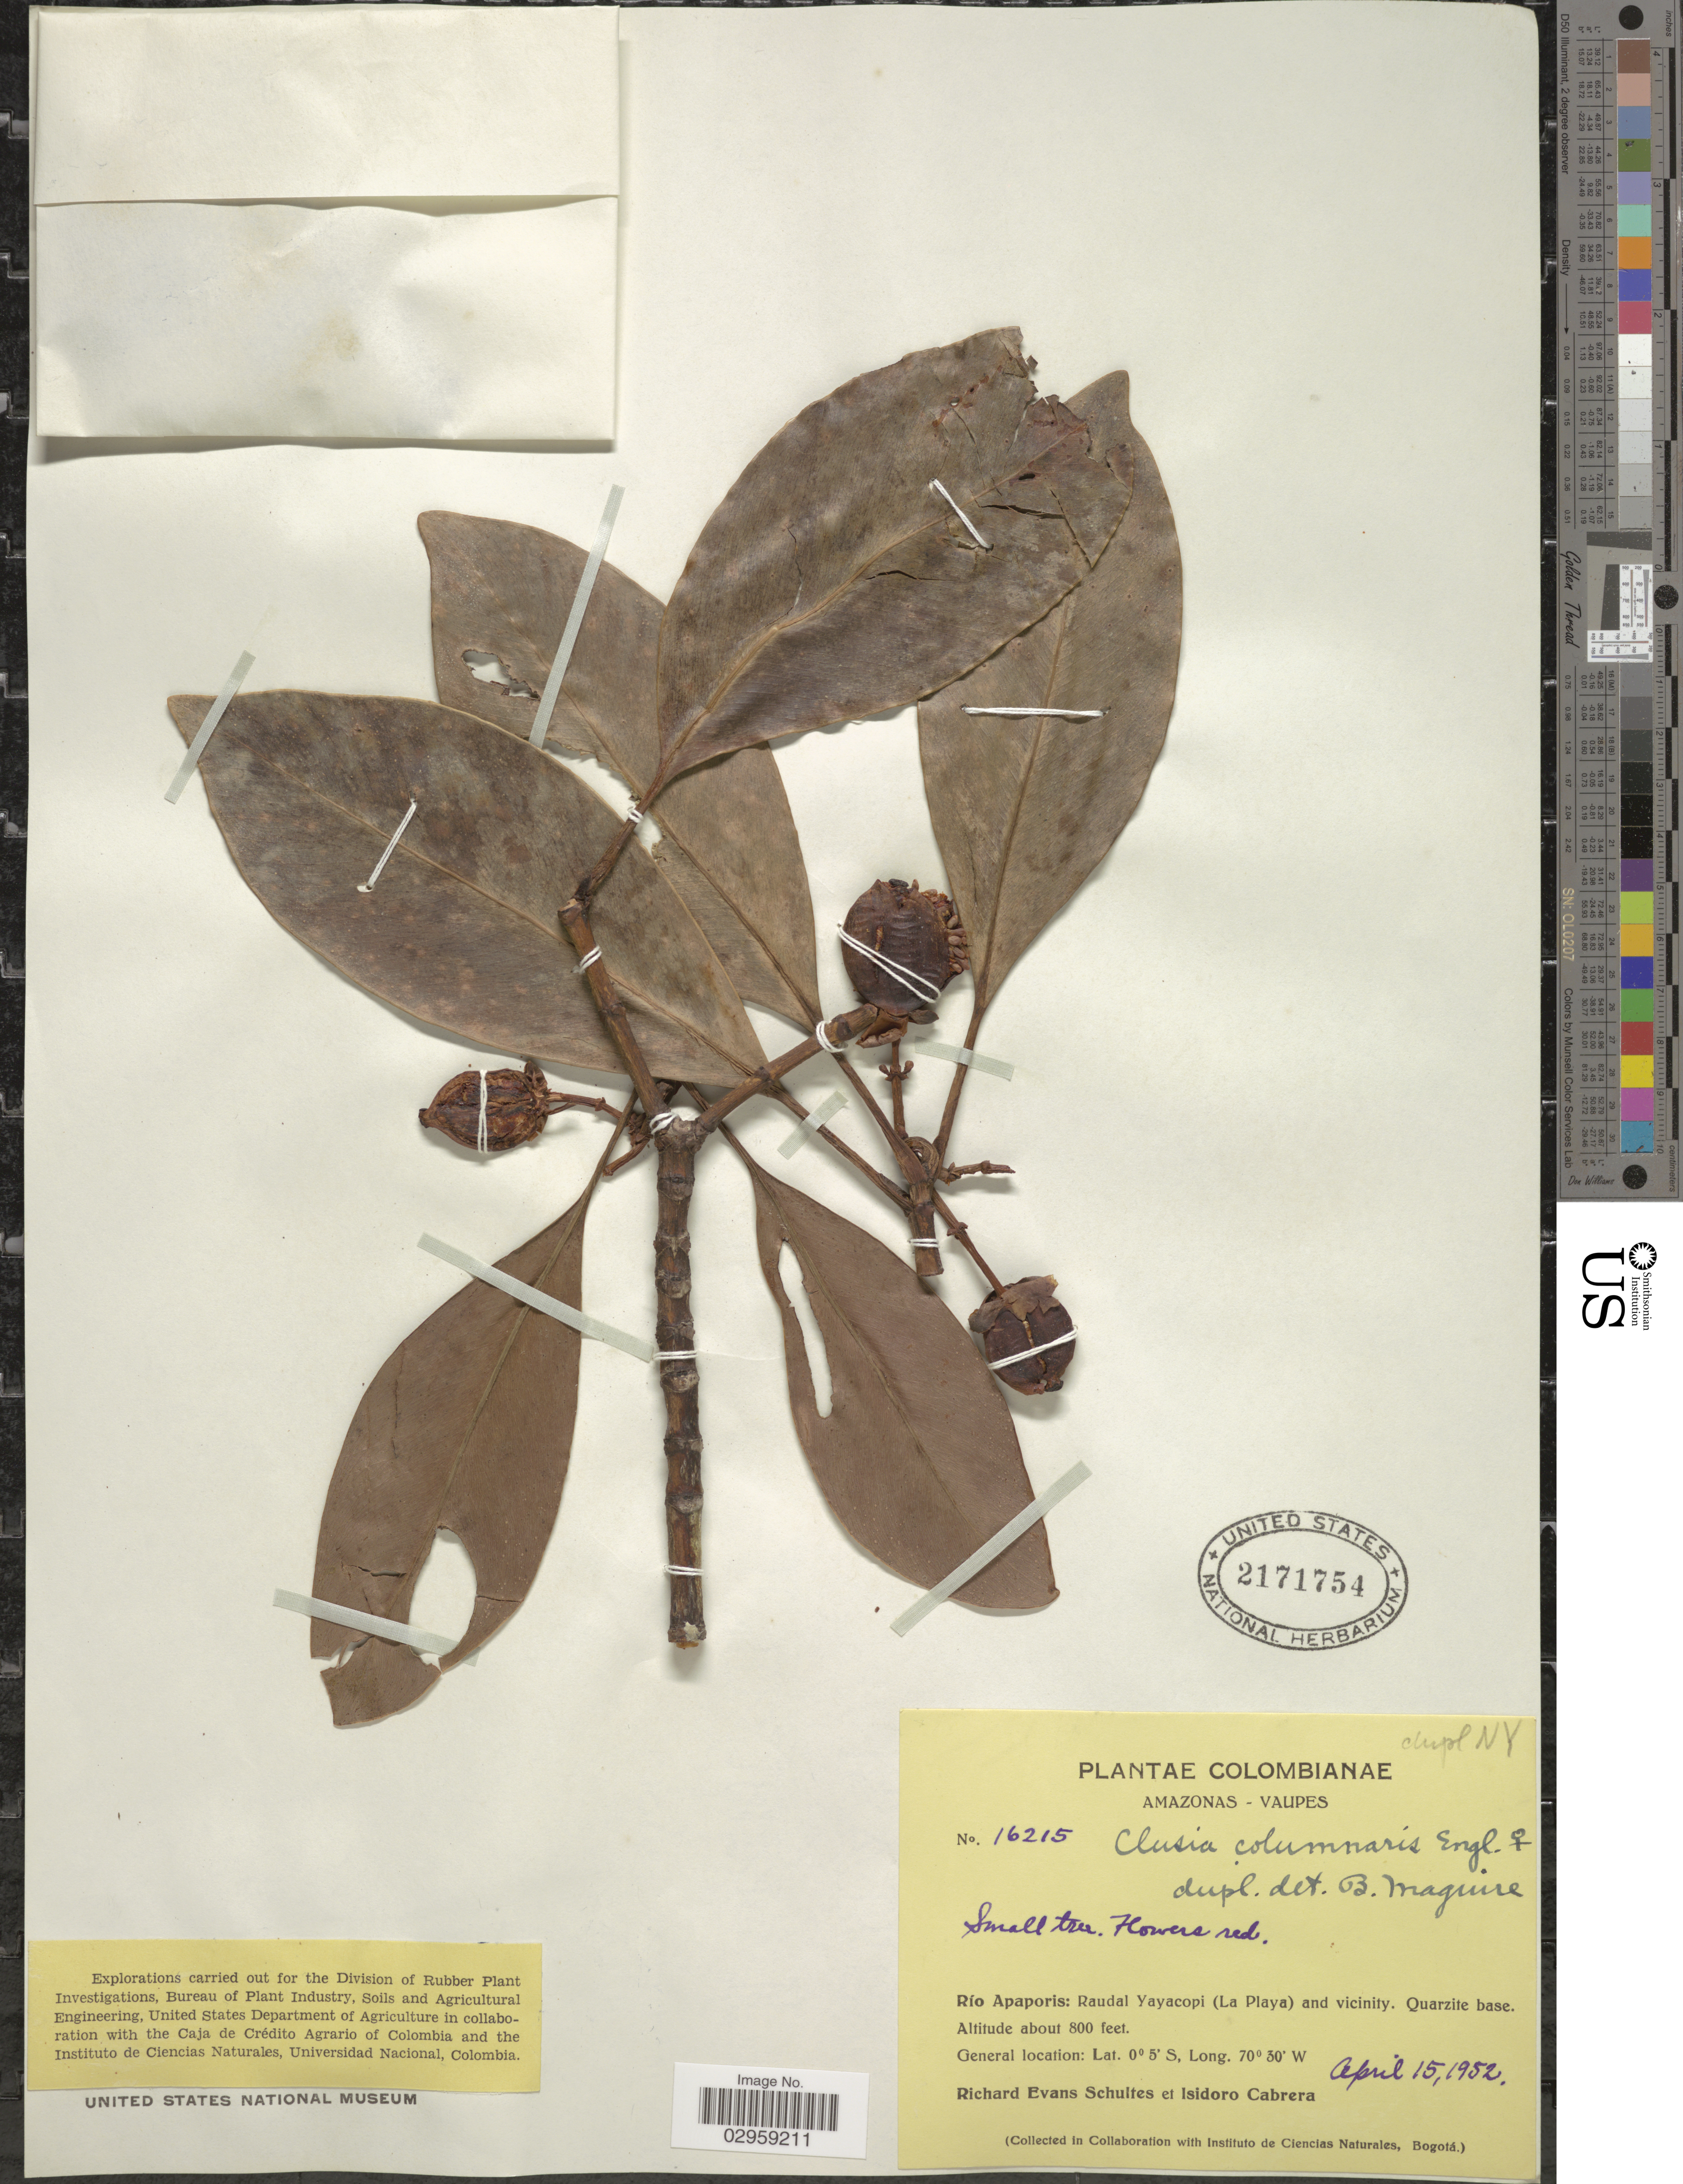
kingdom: Plantae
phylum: Tracheophyta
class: Magnoliopsida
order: Malpighiales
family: Clusiaceae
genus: Clusia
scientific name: Clusia columnaris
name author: Engl.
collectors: R. E. Schultes & I. Cabrera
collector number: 16215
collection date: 1952-04-15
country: Colombia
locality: Amazonas-Vaupés. Río Apaporis, Raudal Yayacopi (La Playa) and vicinity. Quarzite base.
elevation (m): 244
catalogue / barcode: US 2171754